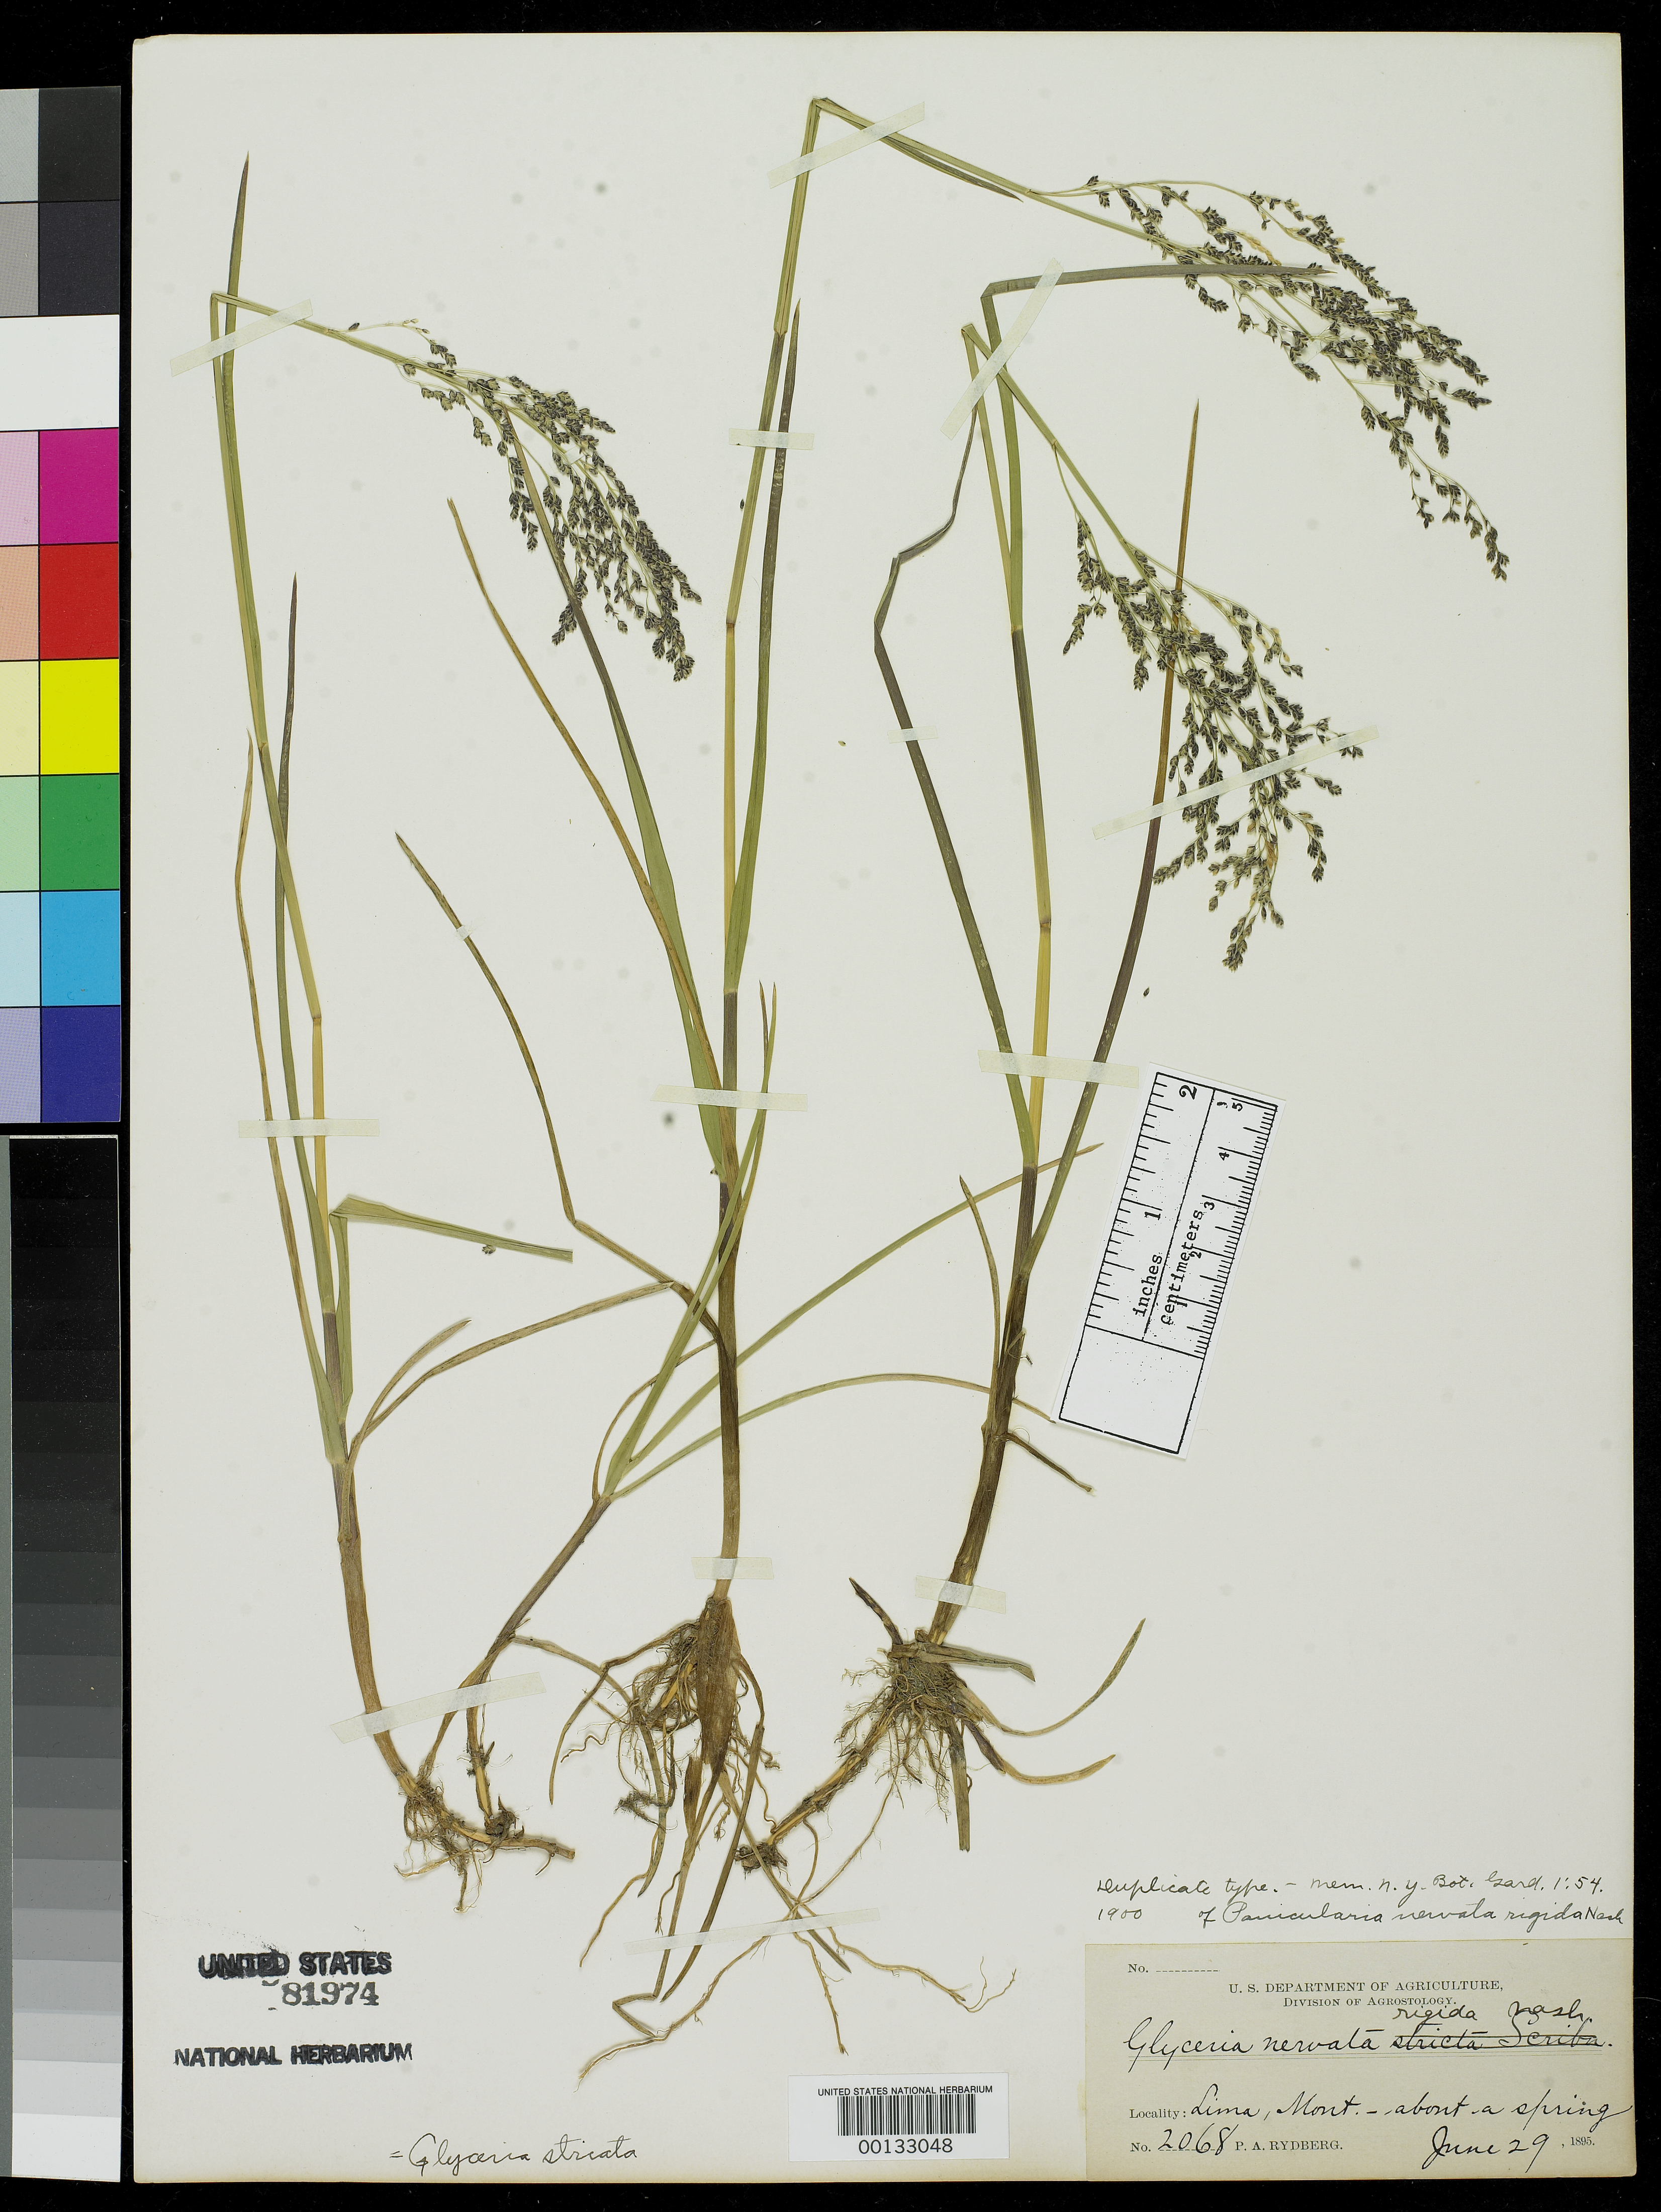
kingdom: Plantae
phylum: Tracheophyta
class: Liliopsida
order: Poales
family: Poaceae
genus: Panicularia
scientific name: Panicularia nervata var. rigida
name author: Nash in Rydb.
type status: Isotype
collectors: P. A. Rydberg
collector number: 2068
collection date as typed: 29 Jun 1895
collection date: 1895-06-29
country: United States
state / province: Montana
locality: Lima.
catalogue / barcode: US 81974